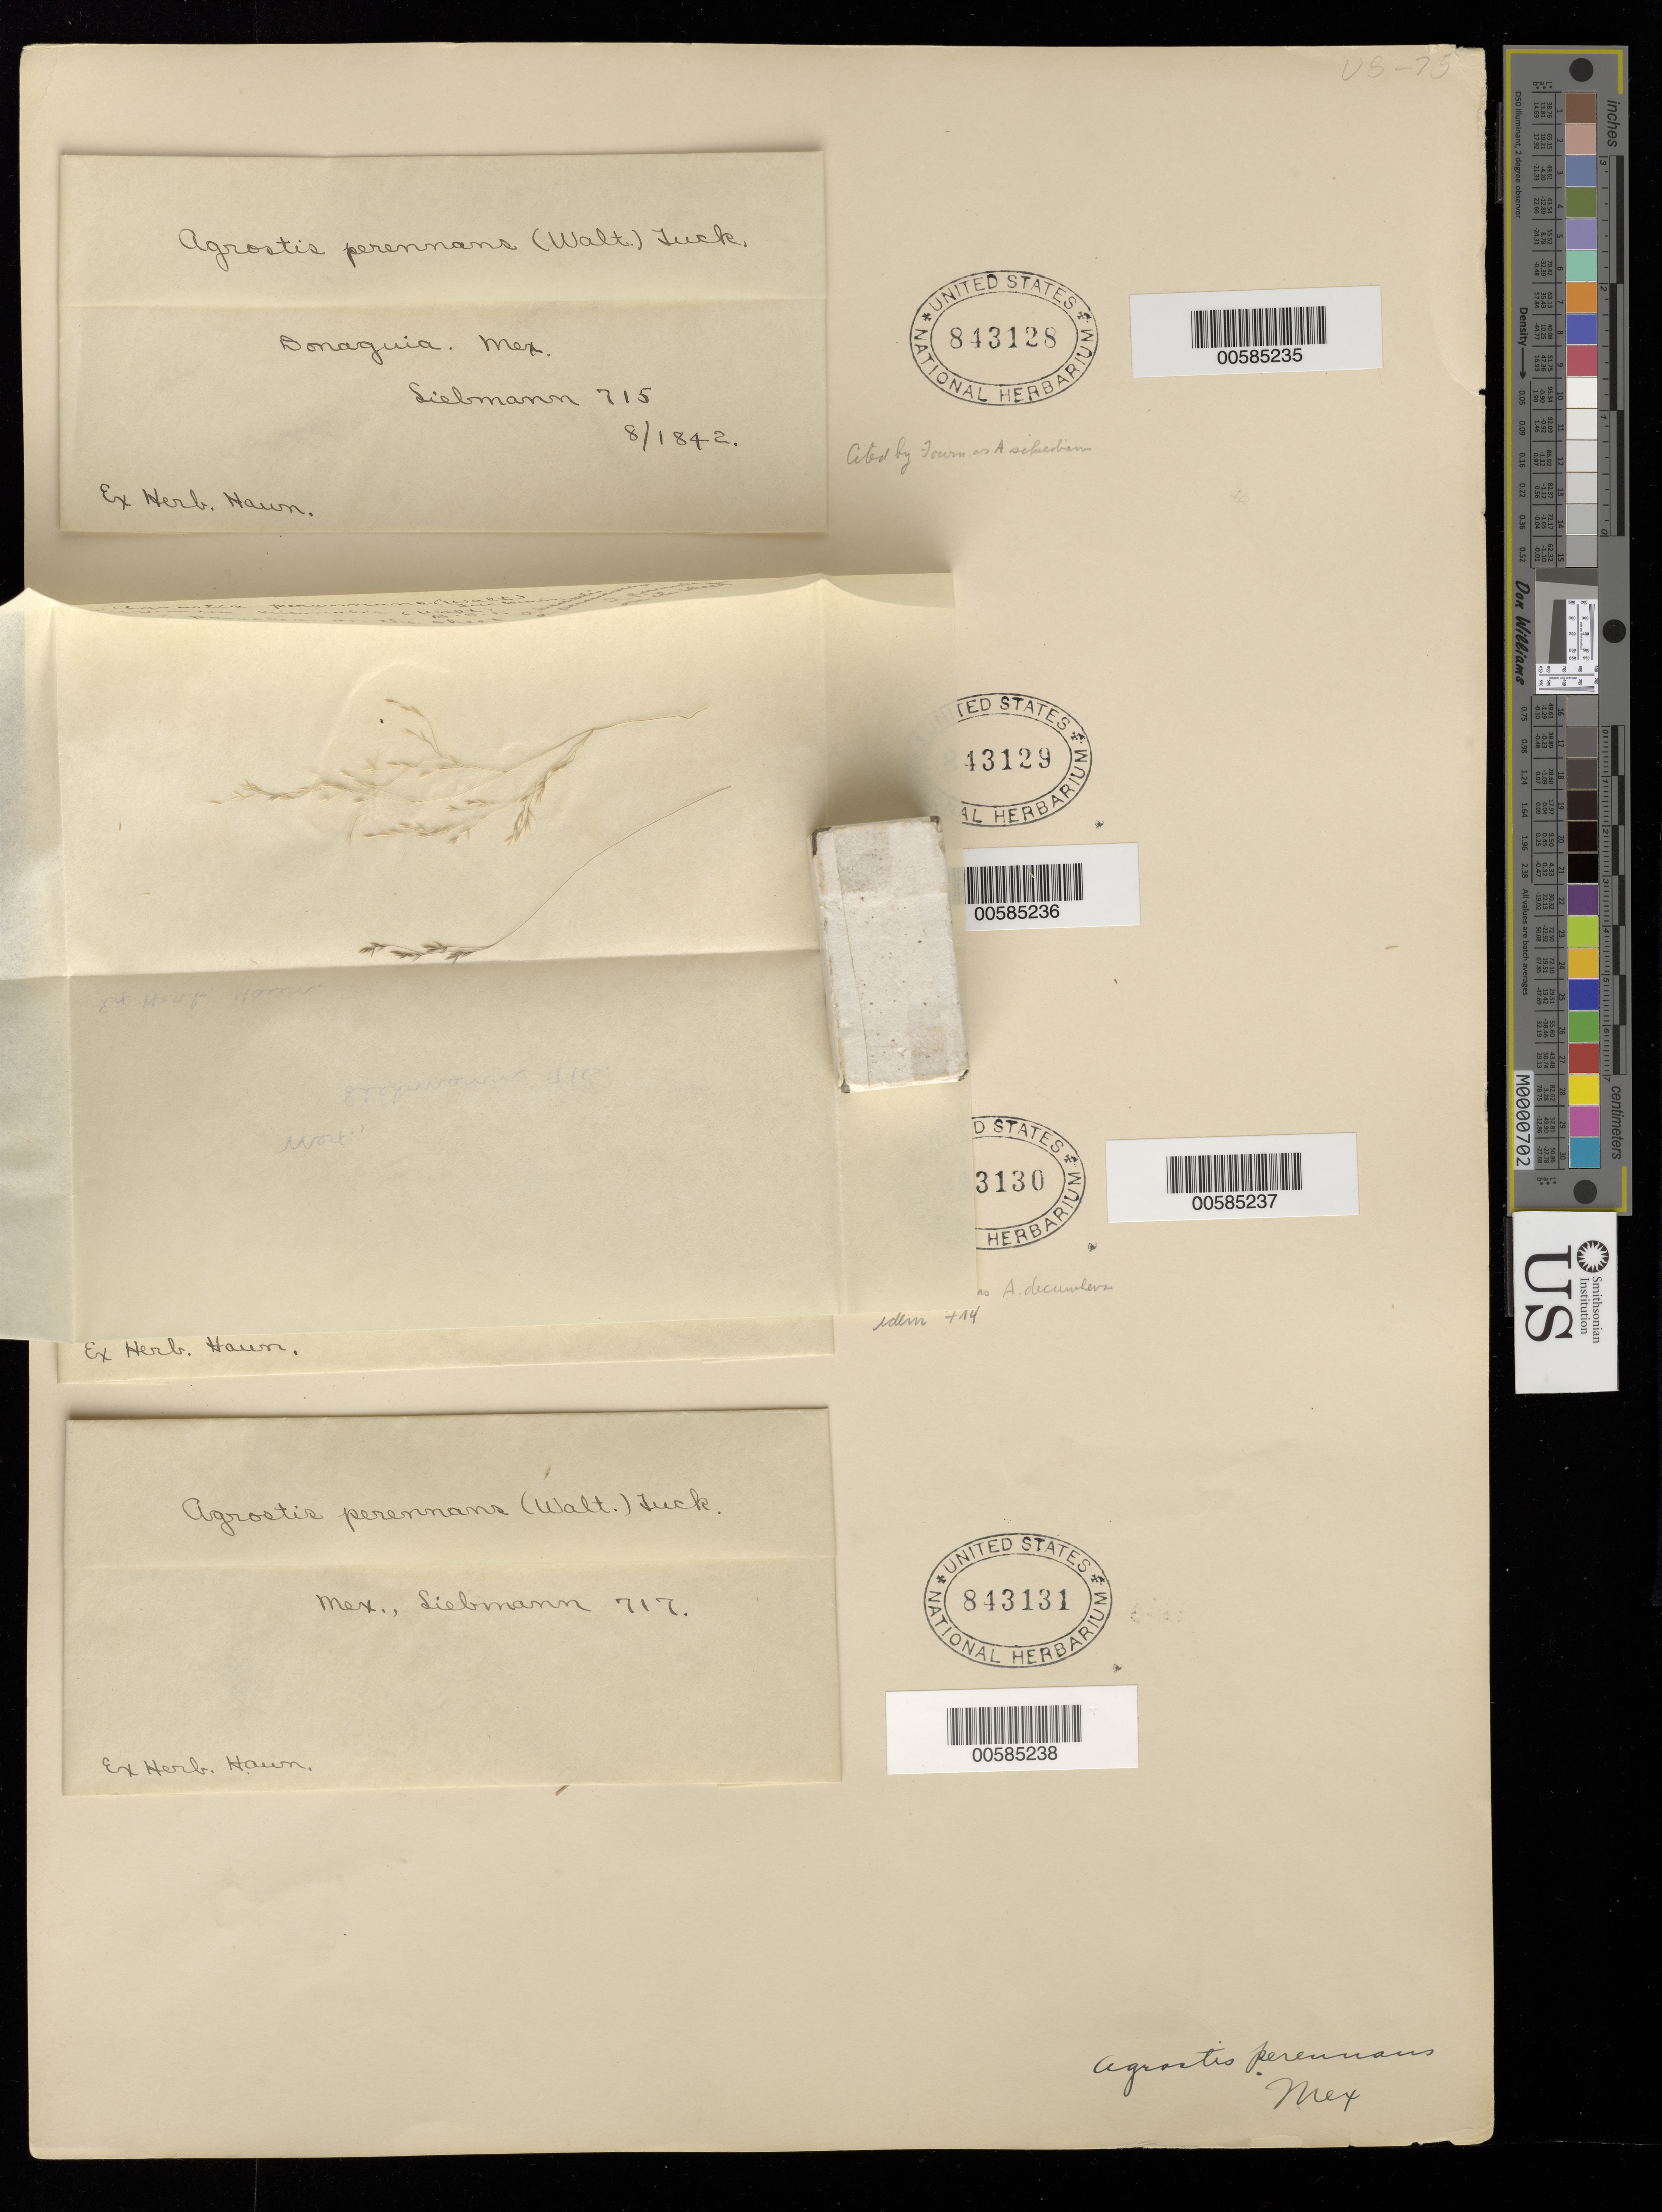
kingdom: Plantae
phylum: Tracheophyta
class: Liliopsida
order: Poales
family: Poaceae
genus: Agrostis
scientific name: Agrostis perennans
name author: (Walter) Tuck.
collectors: F. M. Liebmann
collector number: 716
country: Mexico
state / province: Jalisco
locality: San Ramon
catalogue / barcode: US 843129